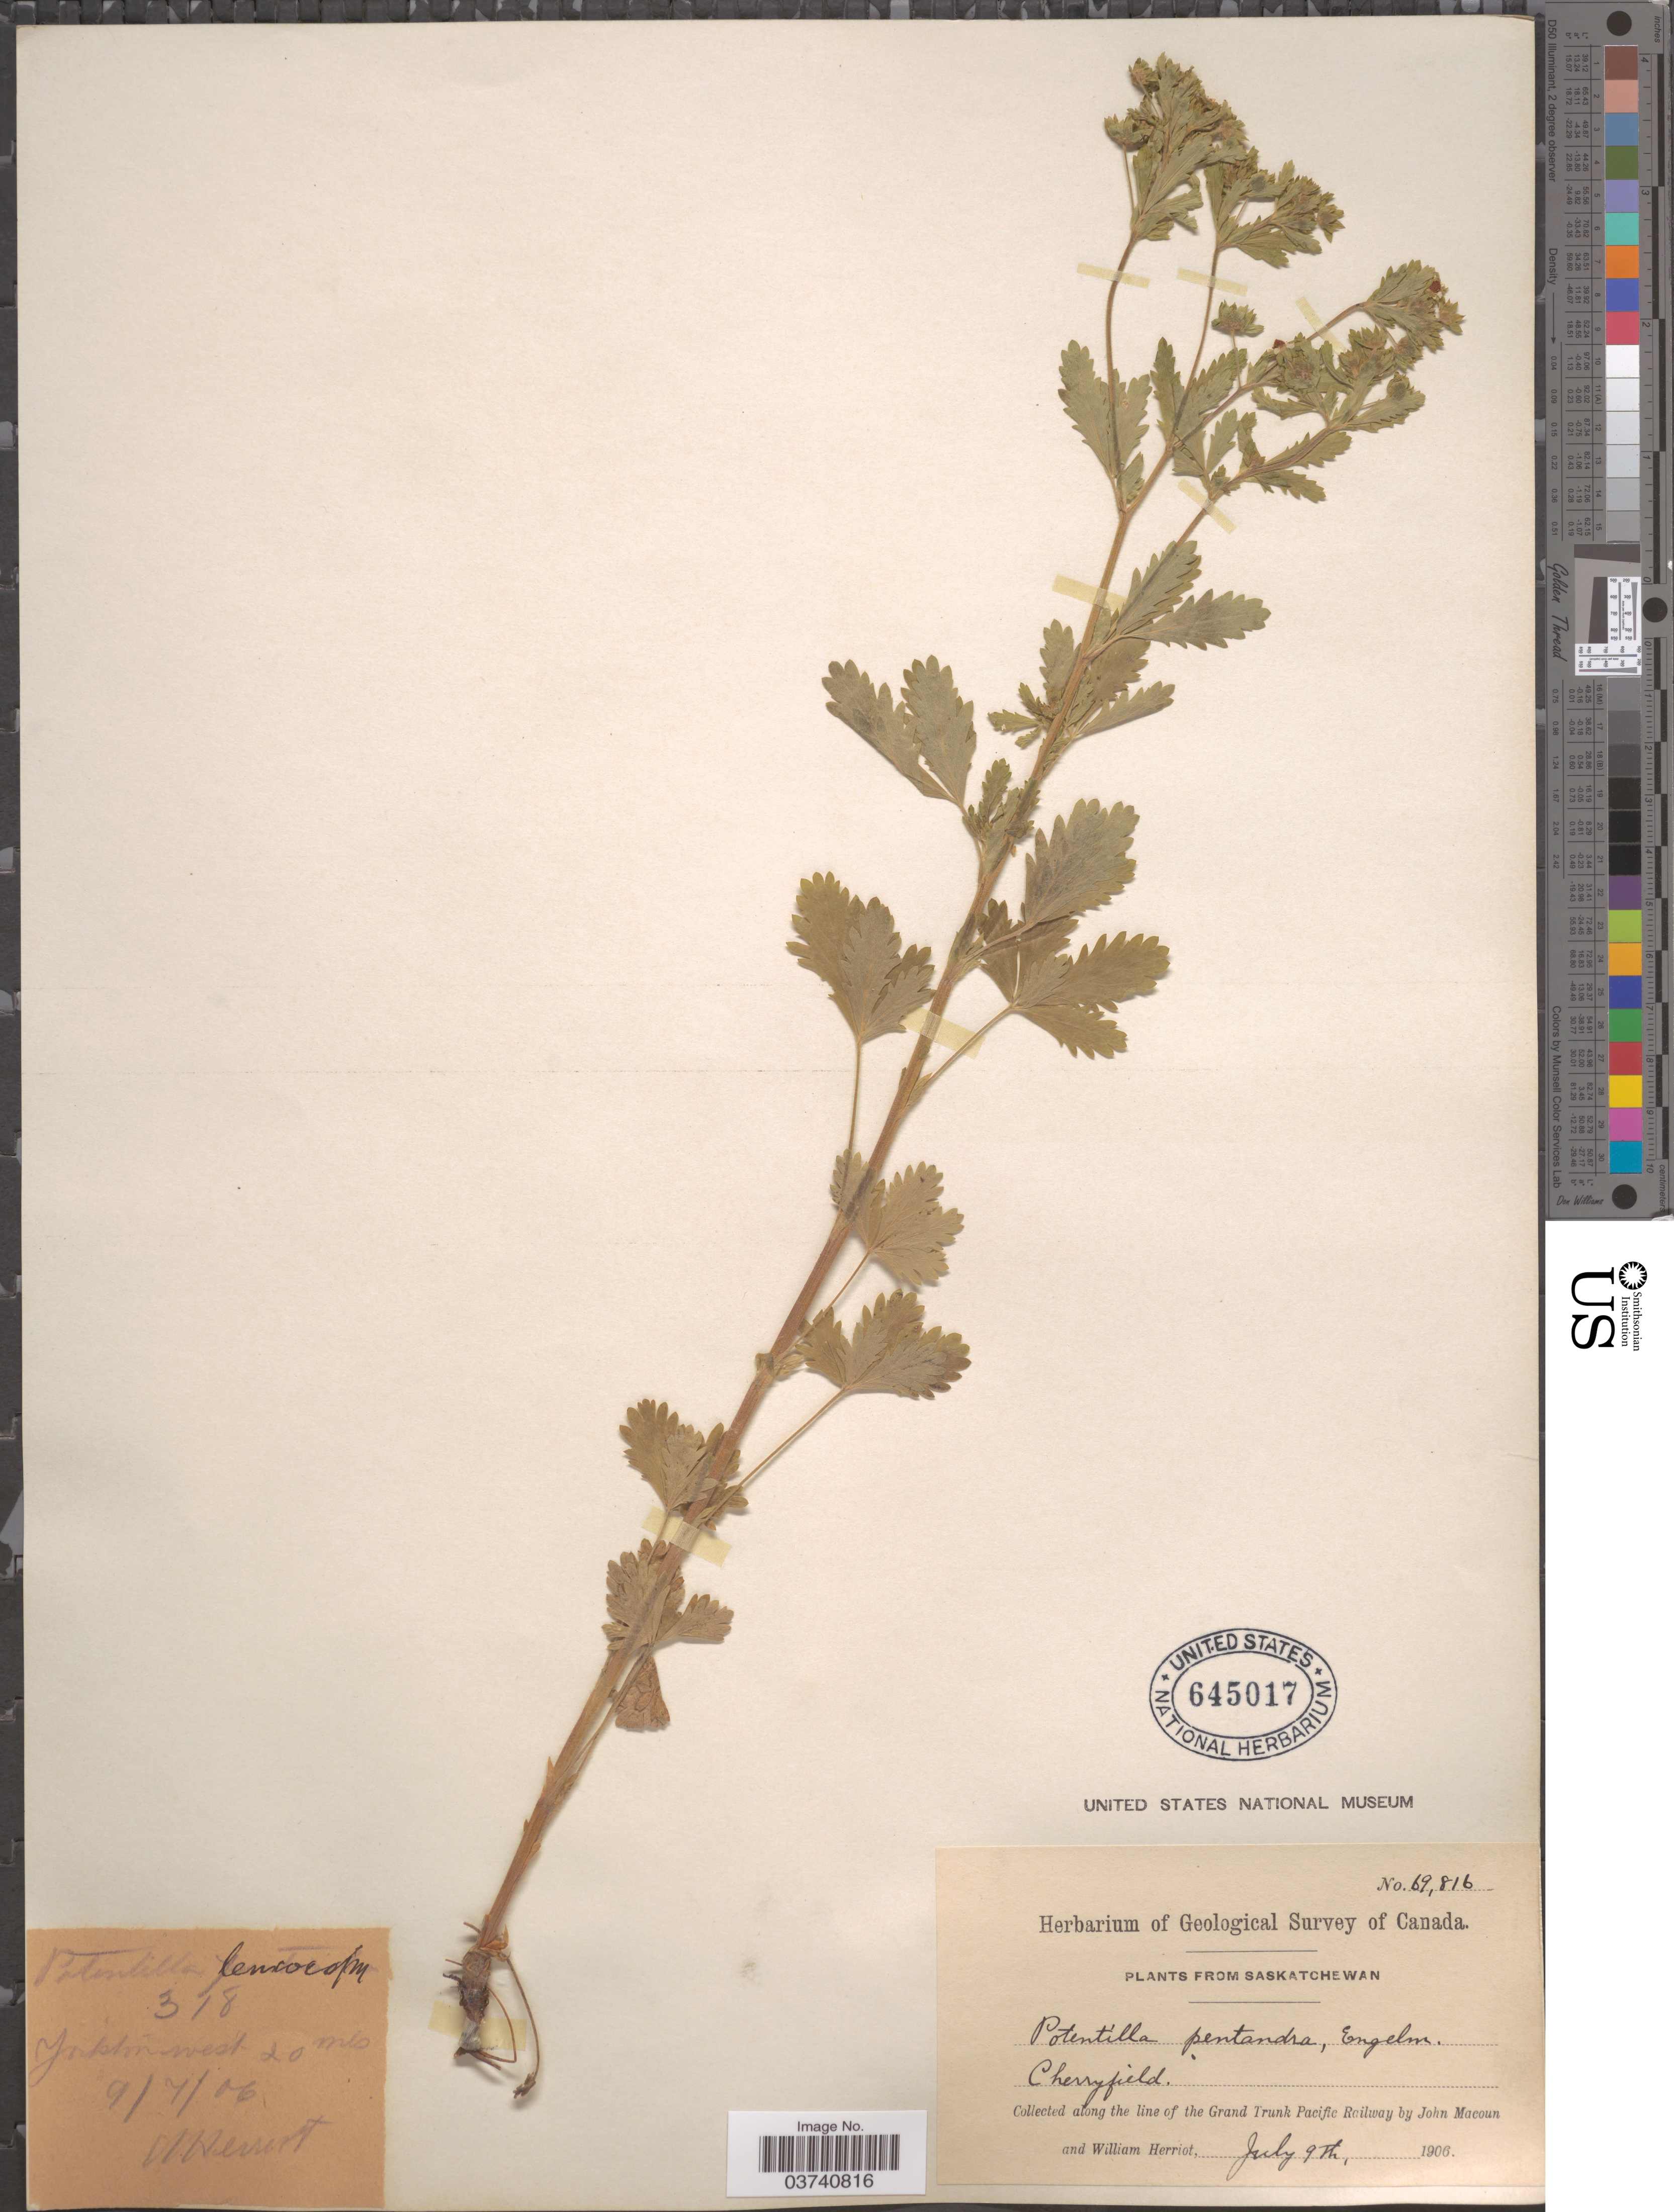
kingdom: Plantae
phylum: Tracheophyta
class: Magnoliopsida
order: Rosales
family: Rosaceae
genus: Potentilla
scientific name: Potentilla pentandra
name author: Engelm.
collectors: J. Macoun & W. Herriot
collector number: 69816/318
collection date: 1906-07-09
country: Canada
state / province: Saskatchewan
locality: Cherryfield. Along the line of the Grand Trunk Pacific Railway. Yorkton west 20 mls.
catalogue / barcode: US 645017